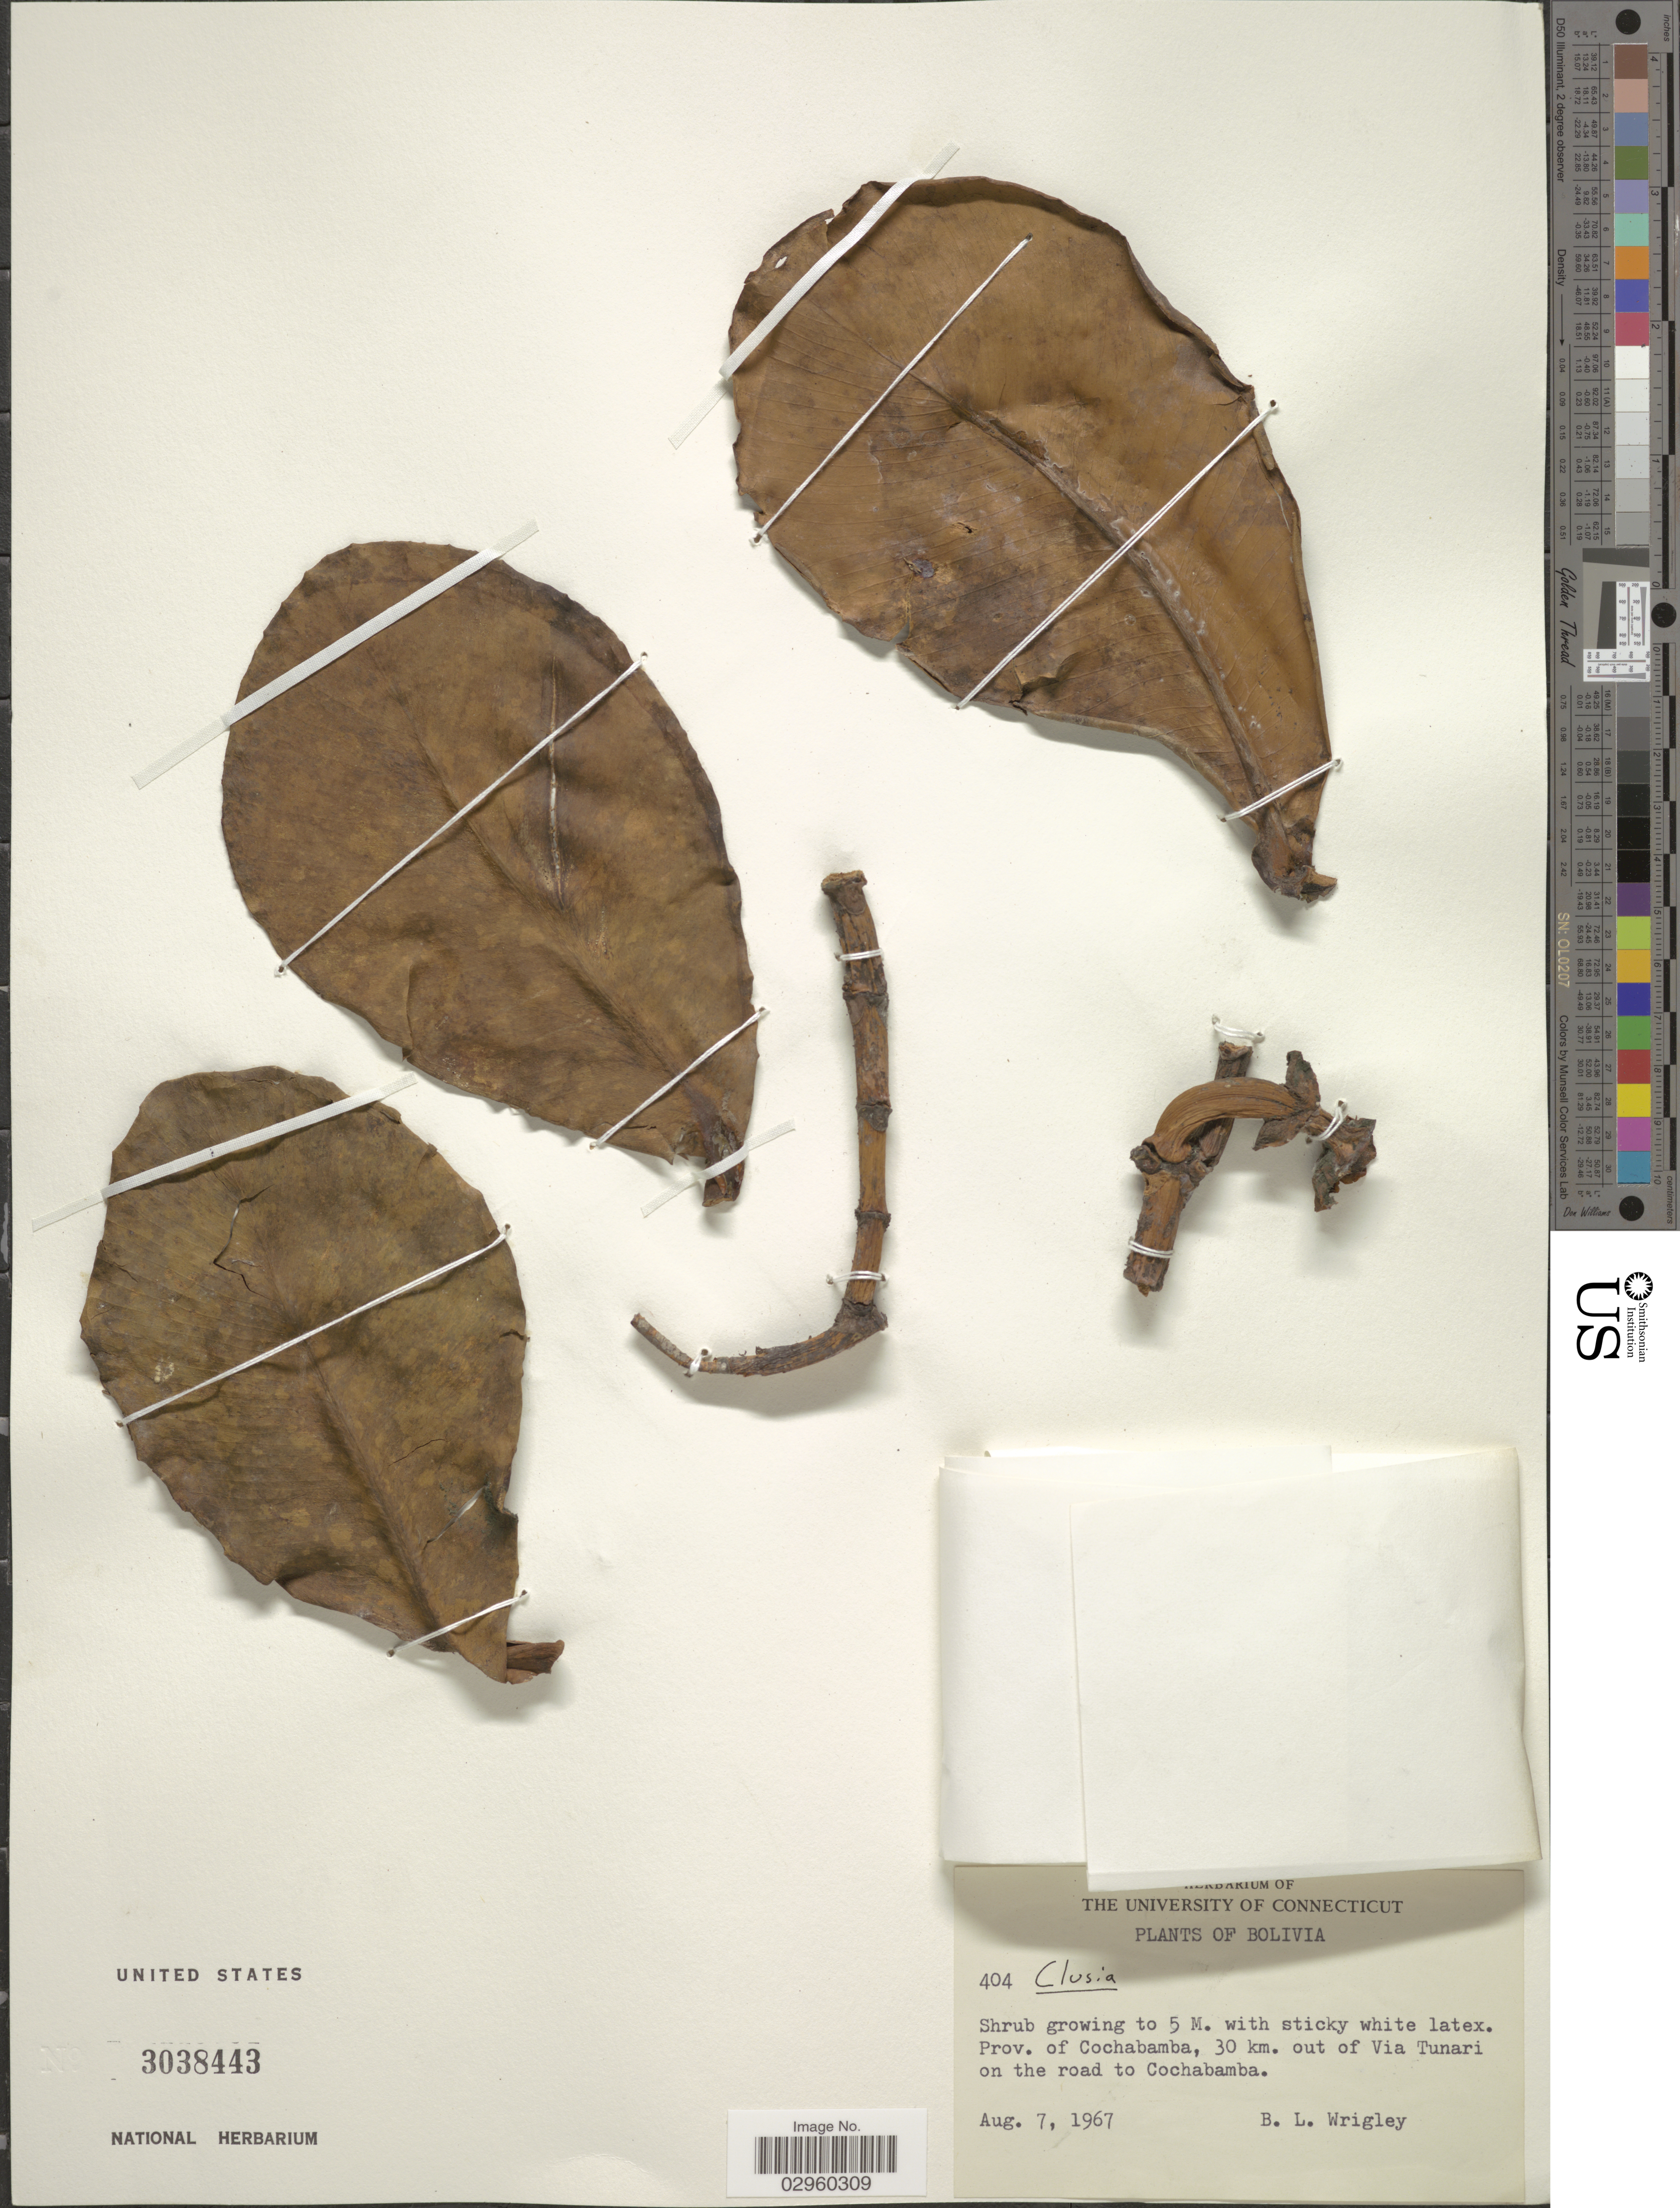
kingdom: Plantae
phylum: Tracheophyta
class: Magnoliopsida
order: Malpighiales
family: Clusiaceae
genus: Clusia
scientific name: Clusia sp.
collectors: B. L. Wrigley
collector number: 404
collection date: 1967-08-07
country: Bolivia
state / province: Cochabamba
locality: Prov. of Cochabamba, 30 km. out of Via Tunari on the road to Cochabamba.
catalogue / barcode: US 3038443